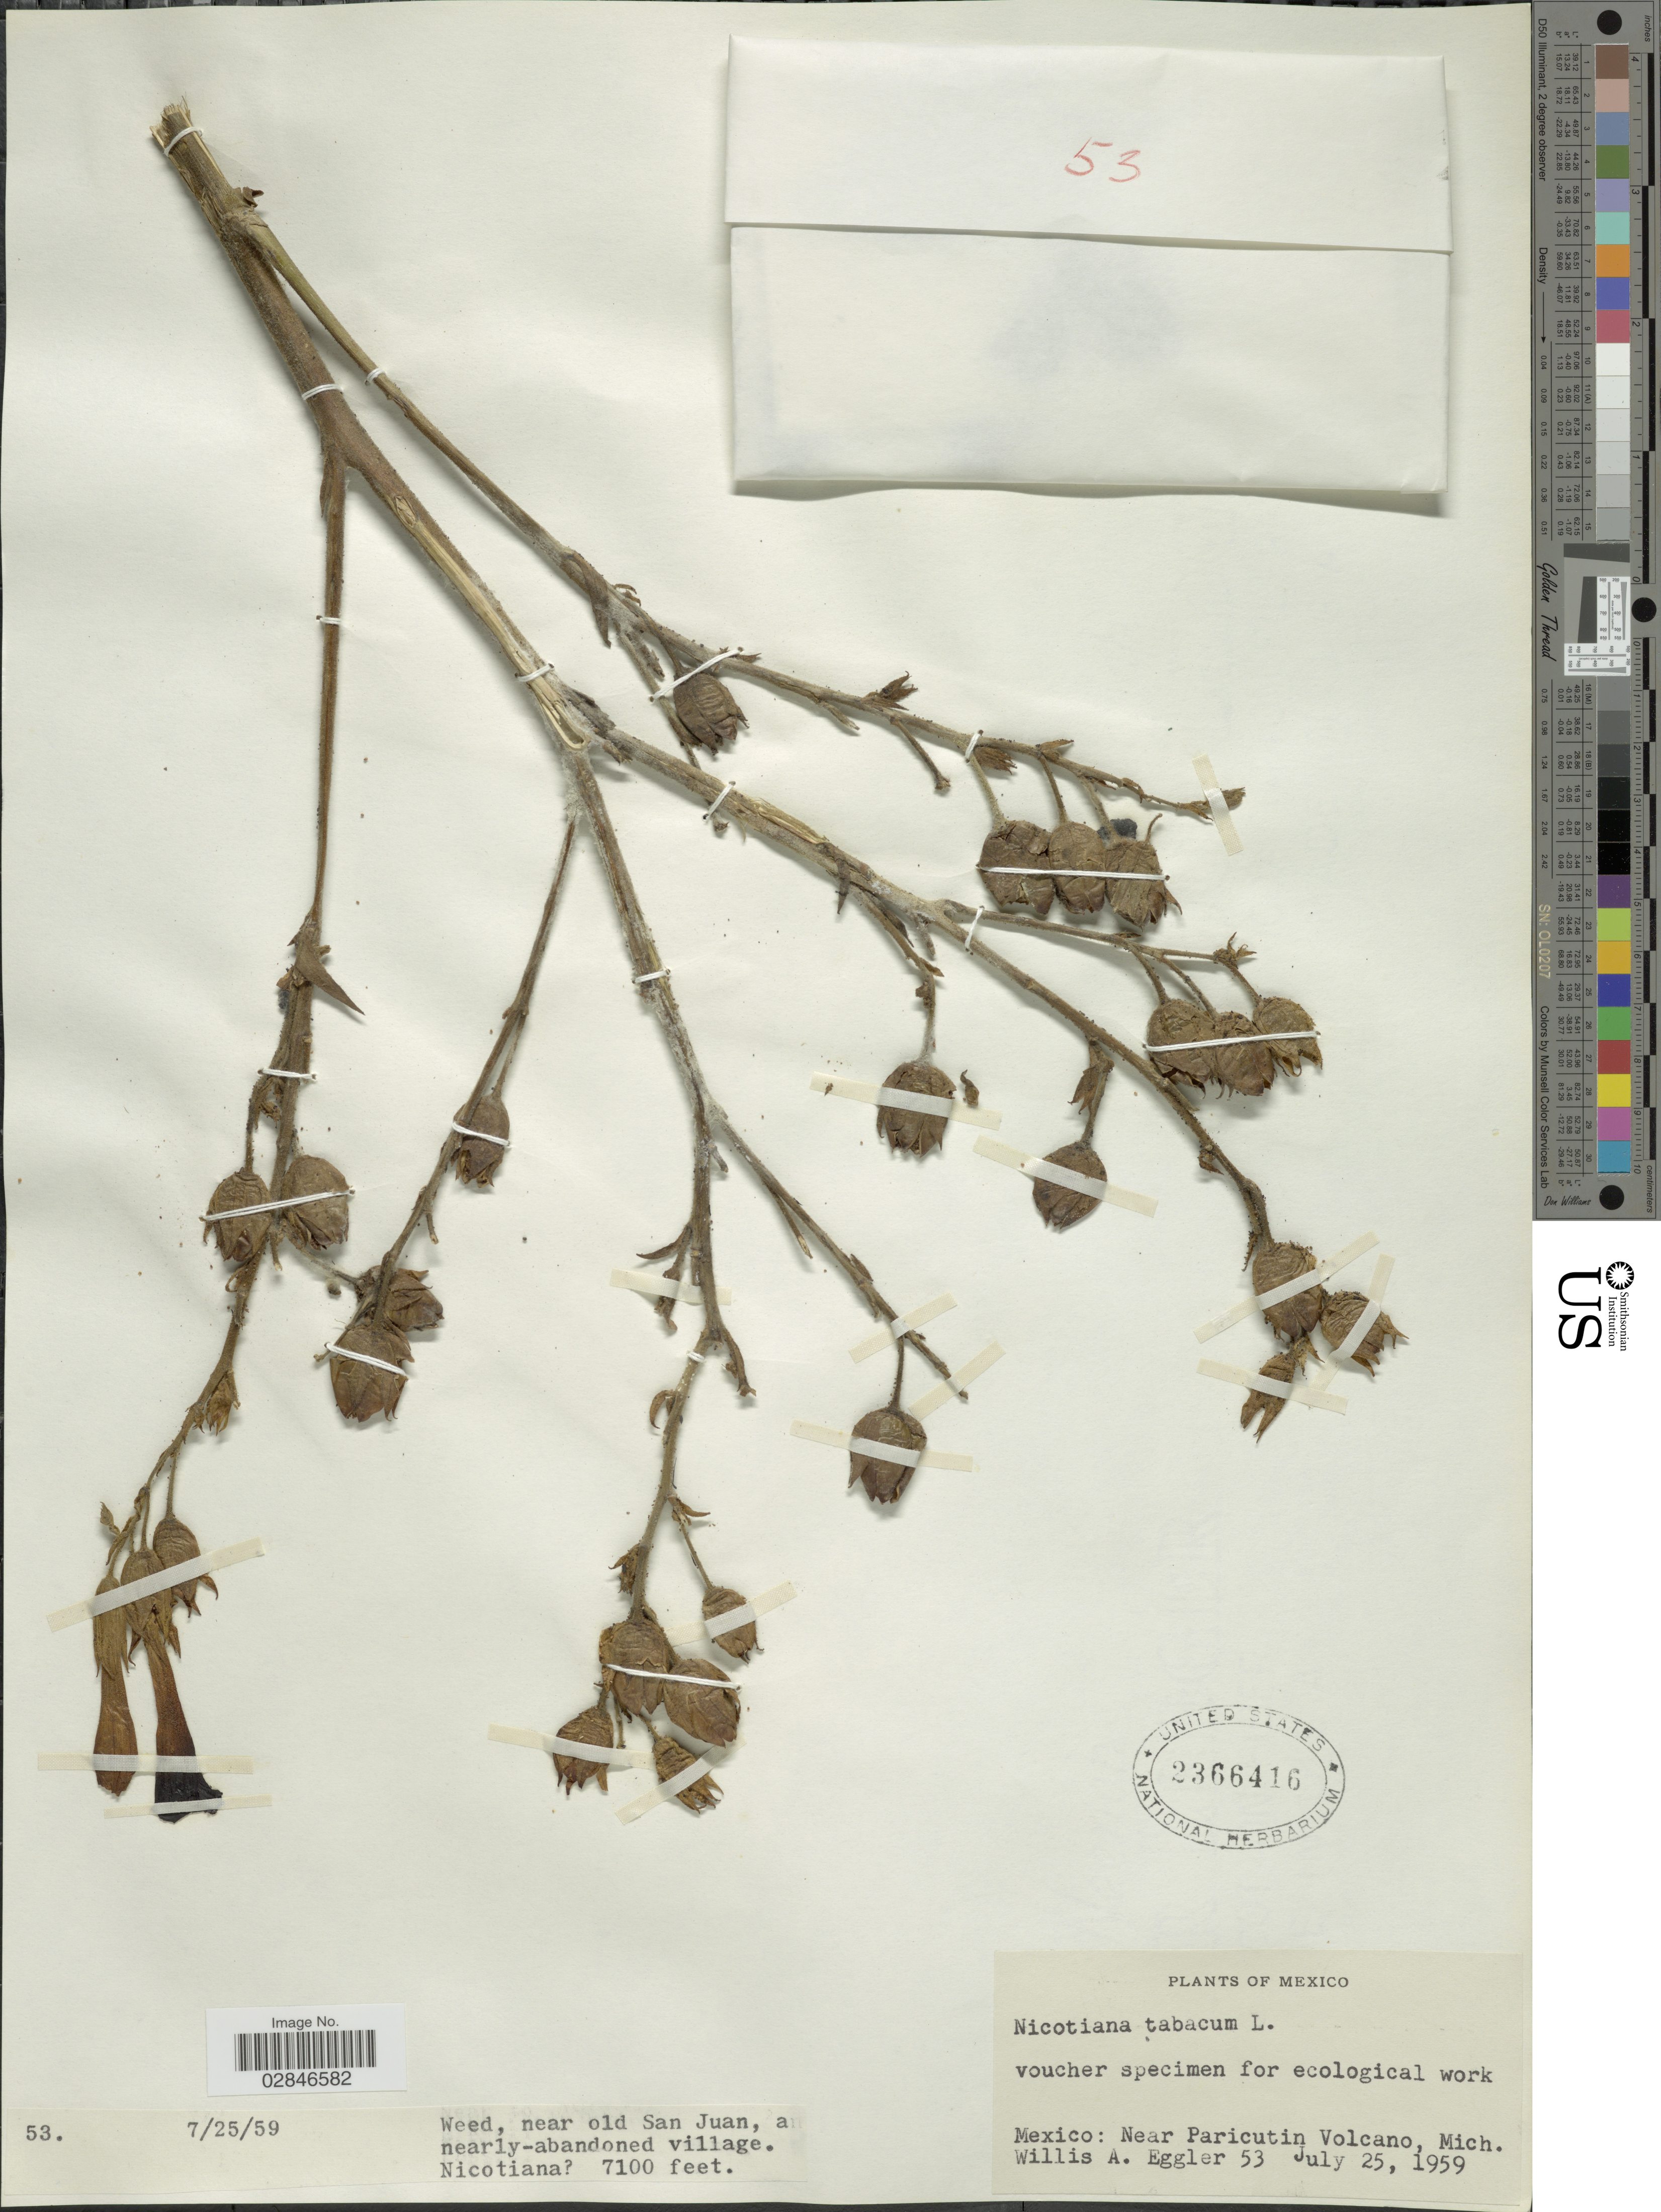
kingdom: Plantae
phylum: Tracheophyta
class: Magnoliopsida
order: Solanales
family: Solanaceae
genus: Nicotiana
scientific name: Nicotiana tabacum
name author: L.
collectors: W. A. Eggler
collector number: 53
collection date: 1959-07-25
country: Mexico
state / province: Michoacán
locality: Near Paricutin Volcano, near old San Juan.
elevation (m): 2164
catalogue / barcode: US 2366416